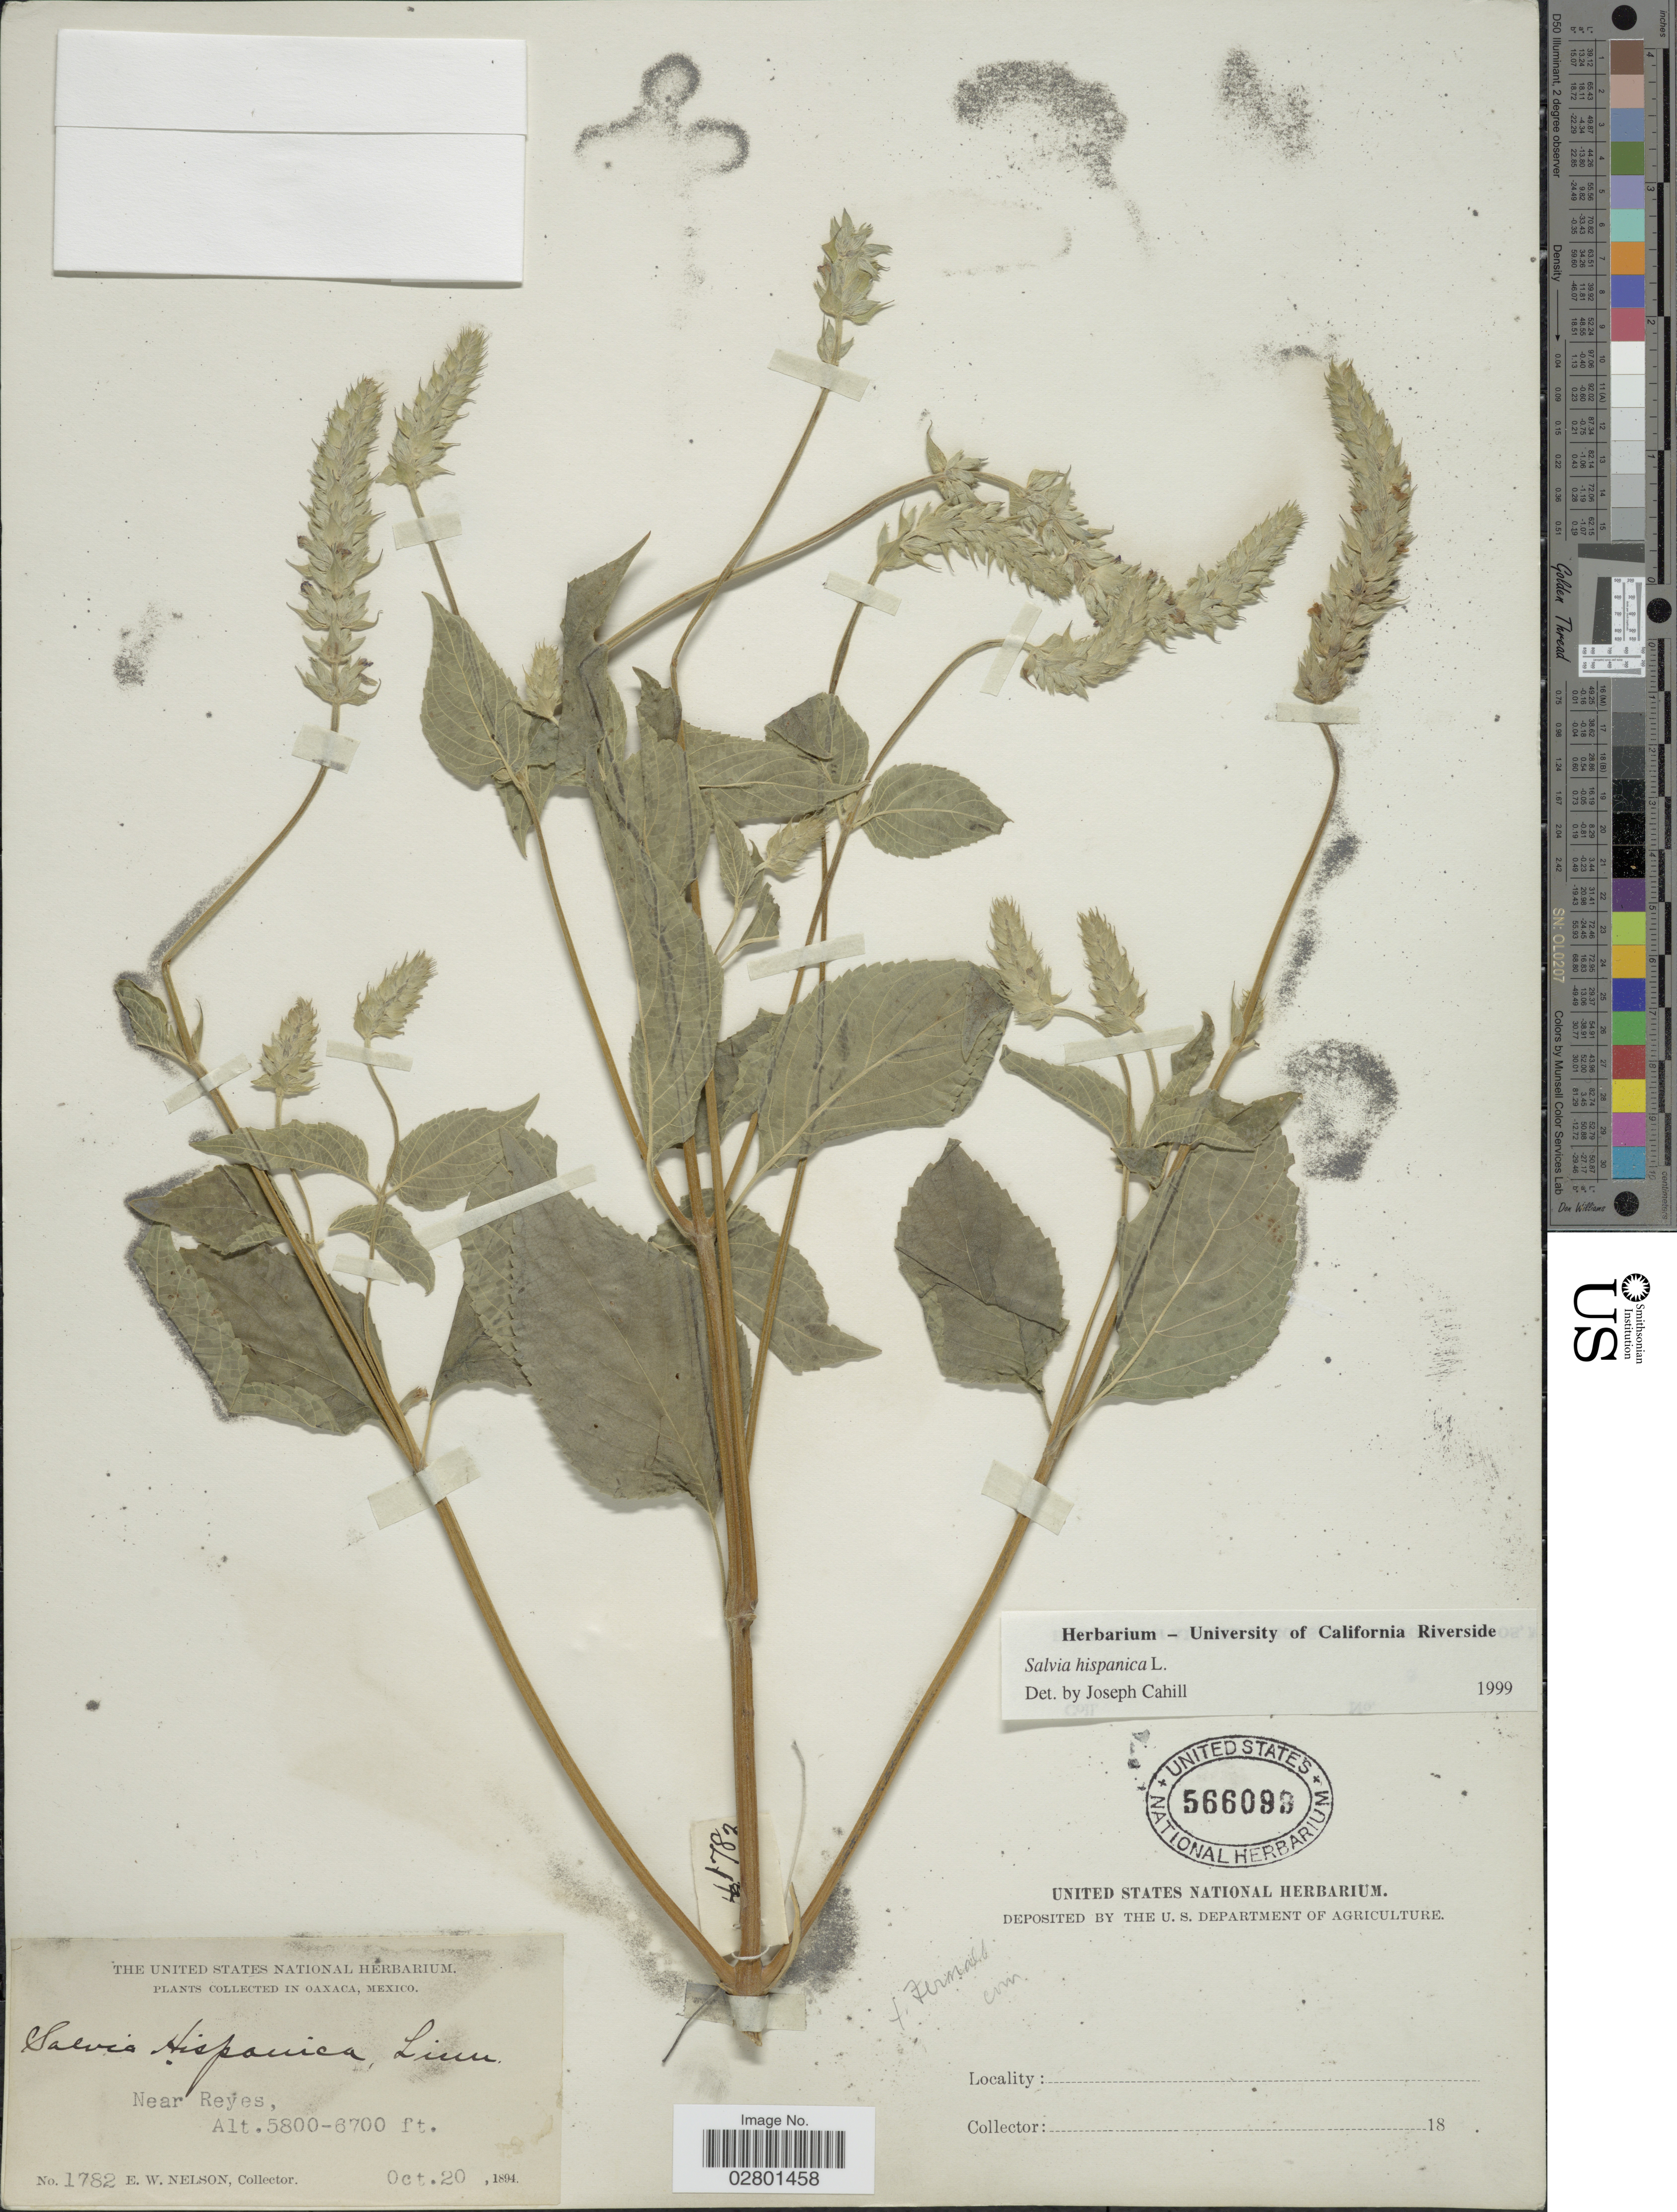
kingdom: Plantae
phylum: Tracheophyta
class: Magnoliopsida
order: Lamiales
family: Lamiaceae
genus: Salvia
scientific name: Salvia hispanica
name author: L.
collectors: E. W. Nelson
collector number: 1782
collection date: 1894-10-20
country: Mexico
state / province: Oaxaca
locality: Near Reyes.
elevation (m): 1768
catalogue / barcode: US 566093